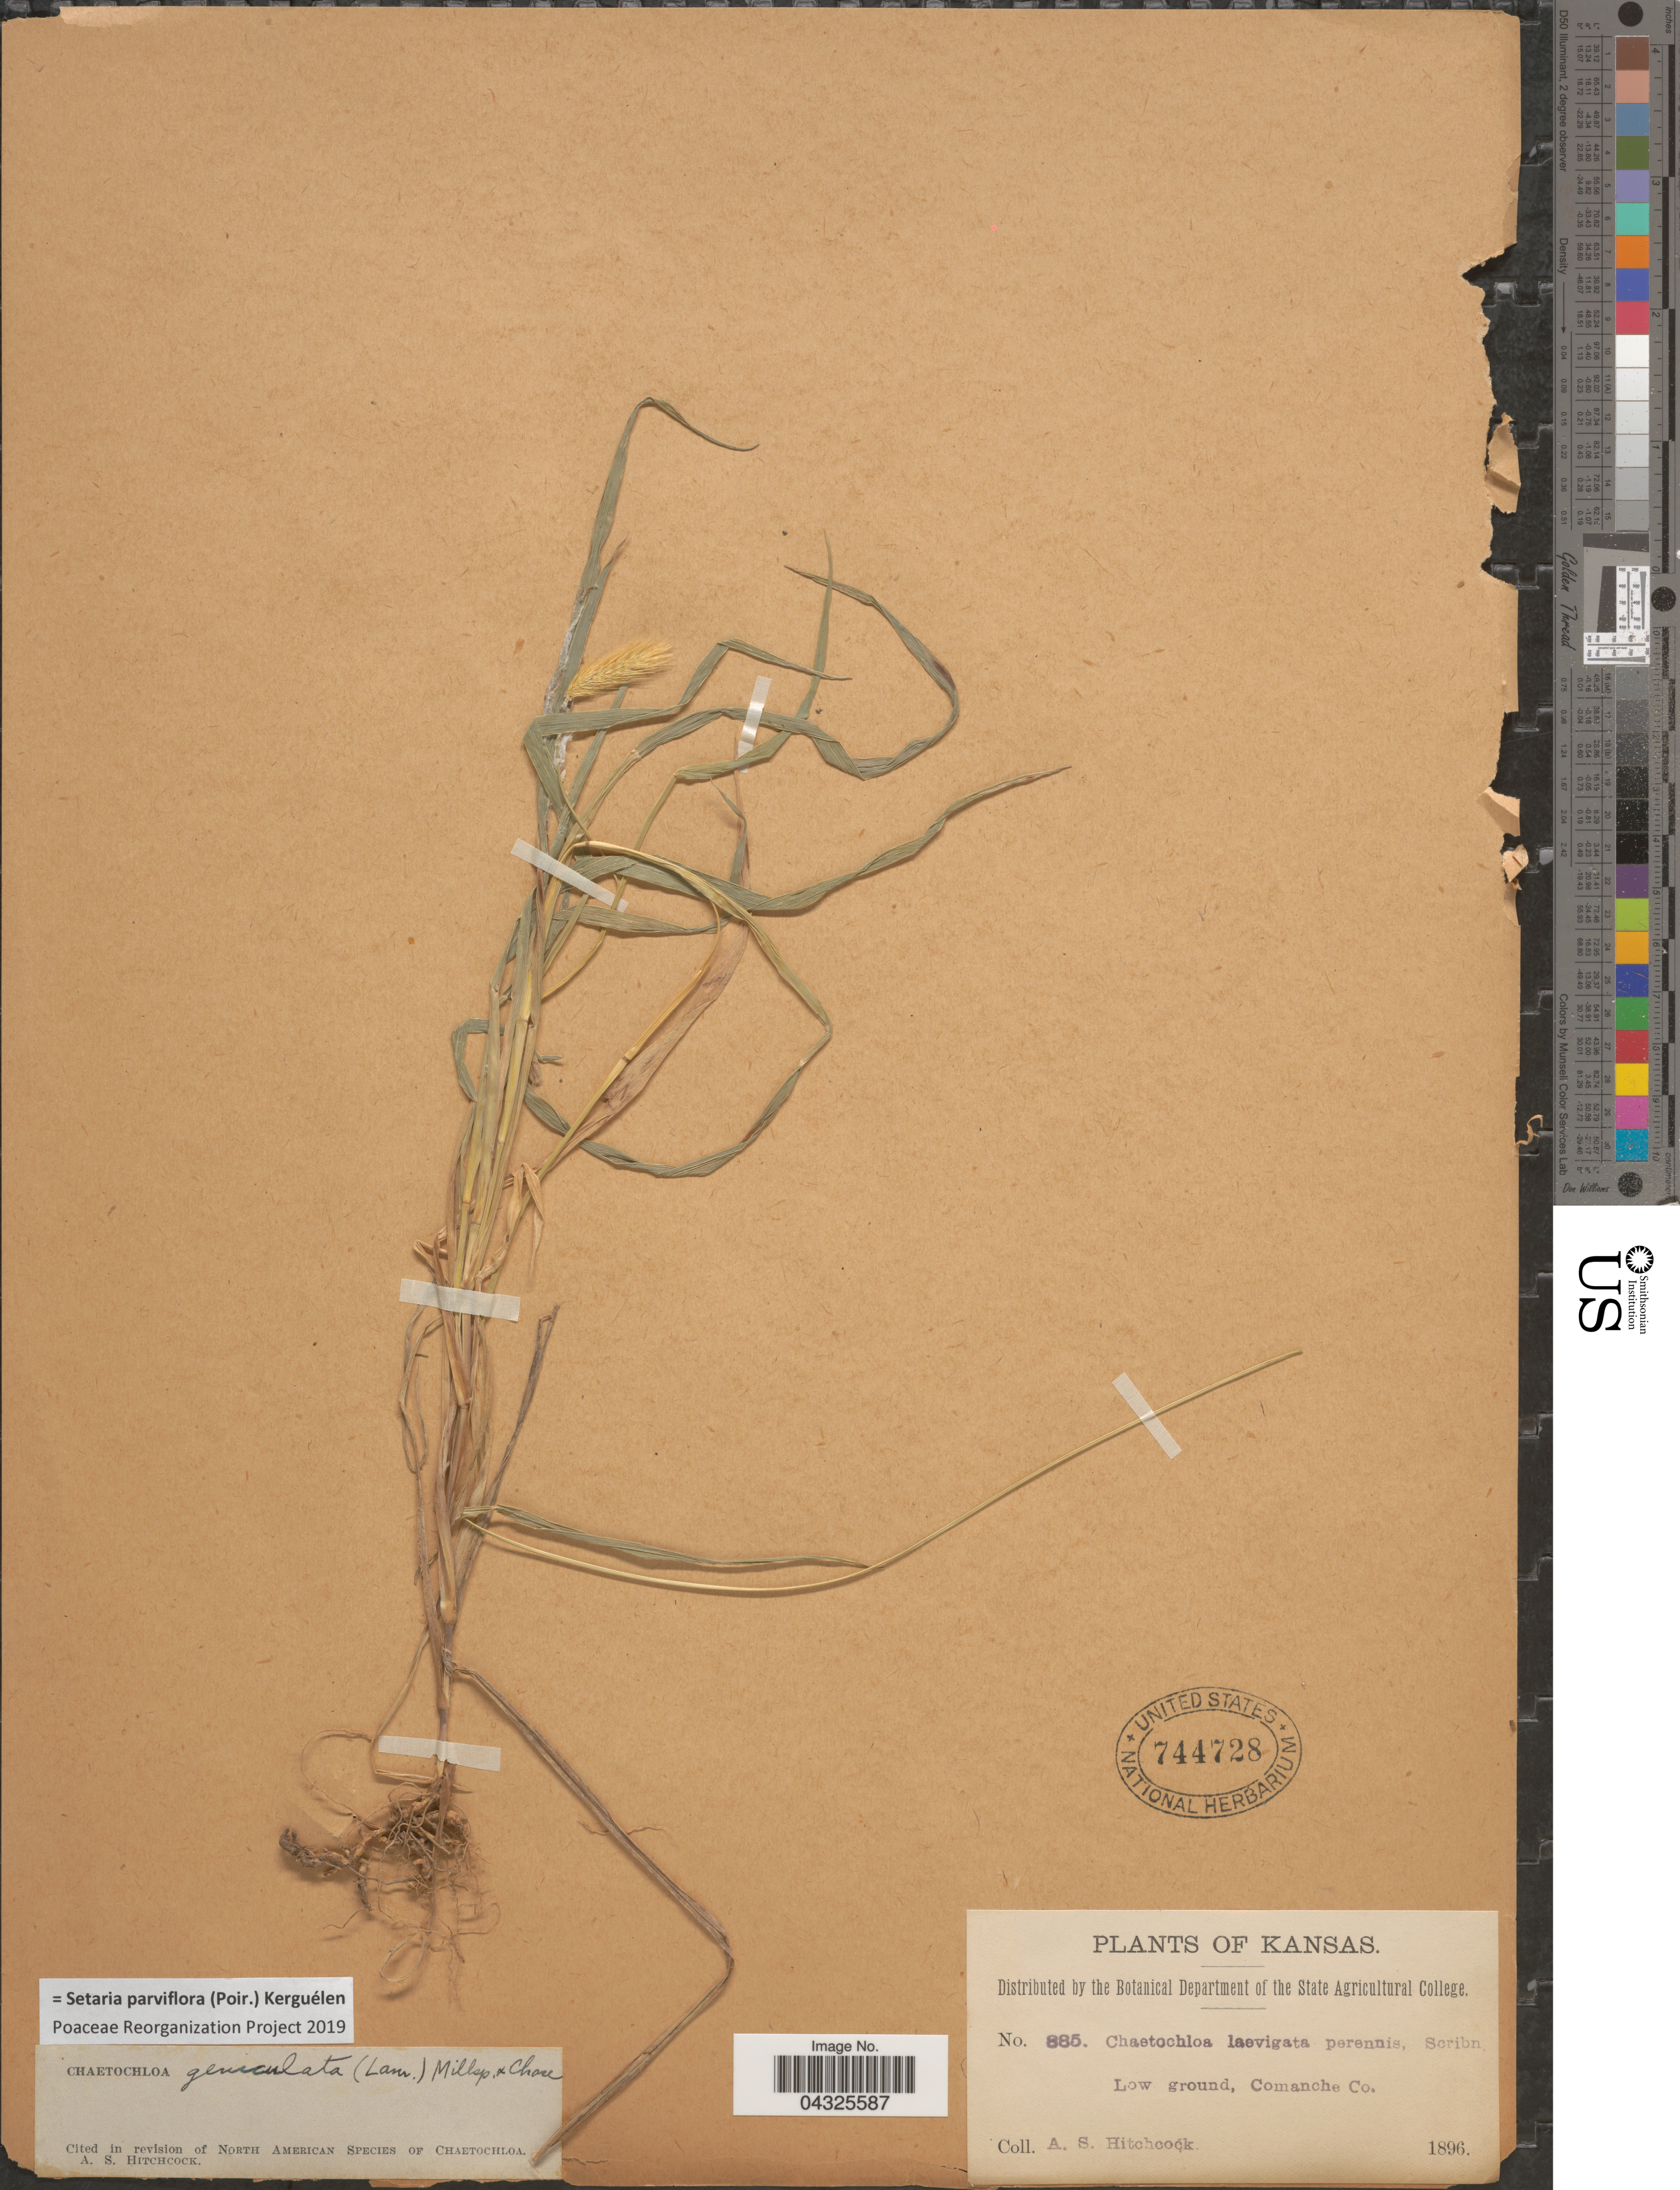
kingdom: Plantae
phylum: Tracheophyta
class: Liliopsida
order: Poales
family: Poaceae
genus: Setaria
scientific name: Setaria parviflora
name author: (Poir.) Kerguélen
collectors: A. S. Hitchcock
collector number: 885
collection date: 1896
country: United States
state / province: Kansas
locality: Comanche Co.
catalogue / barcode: US 744728